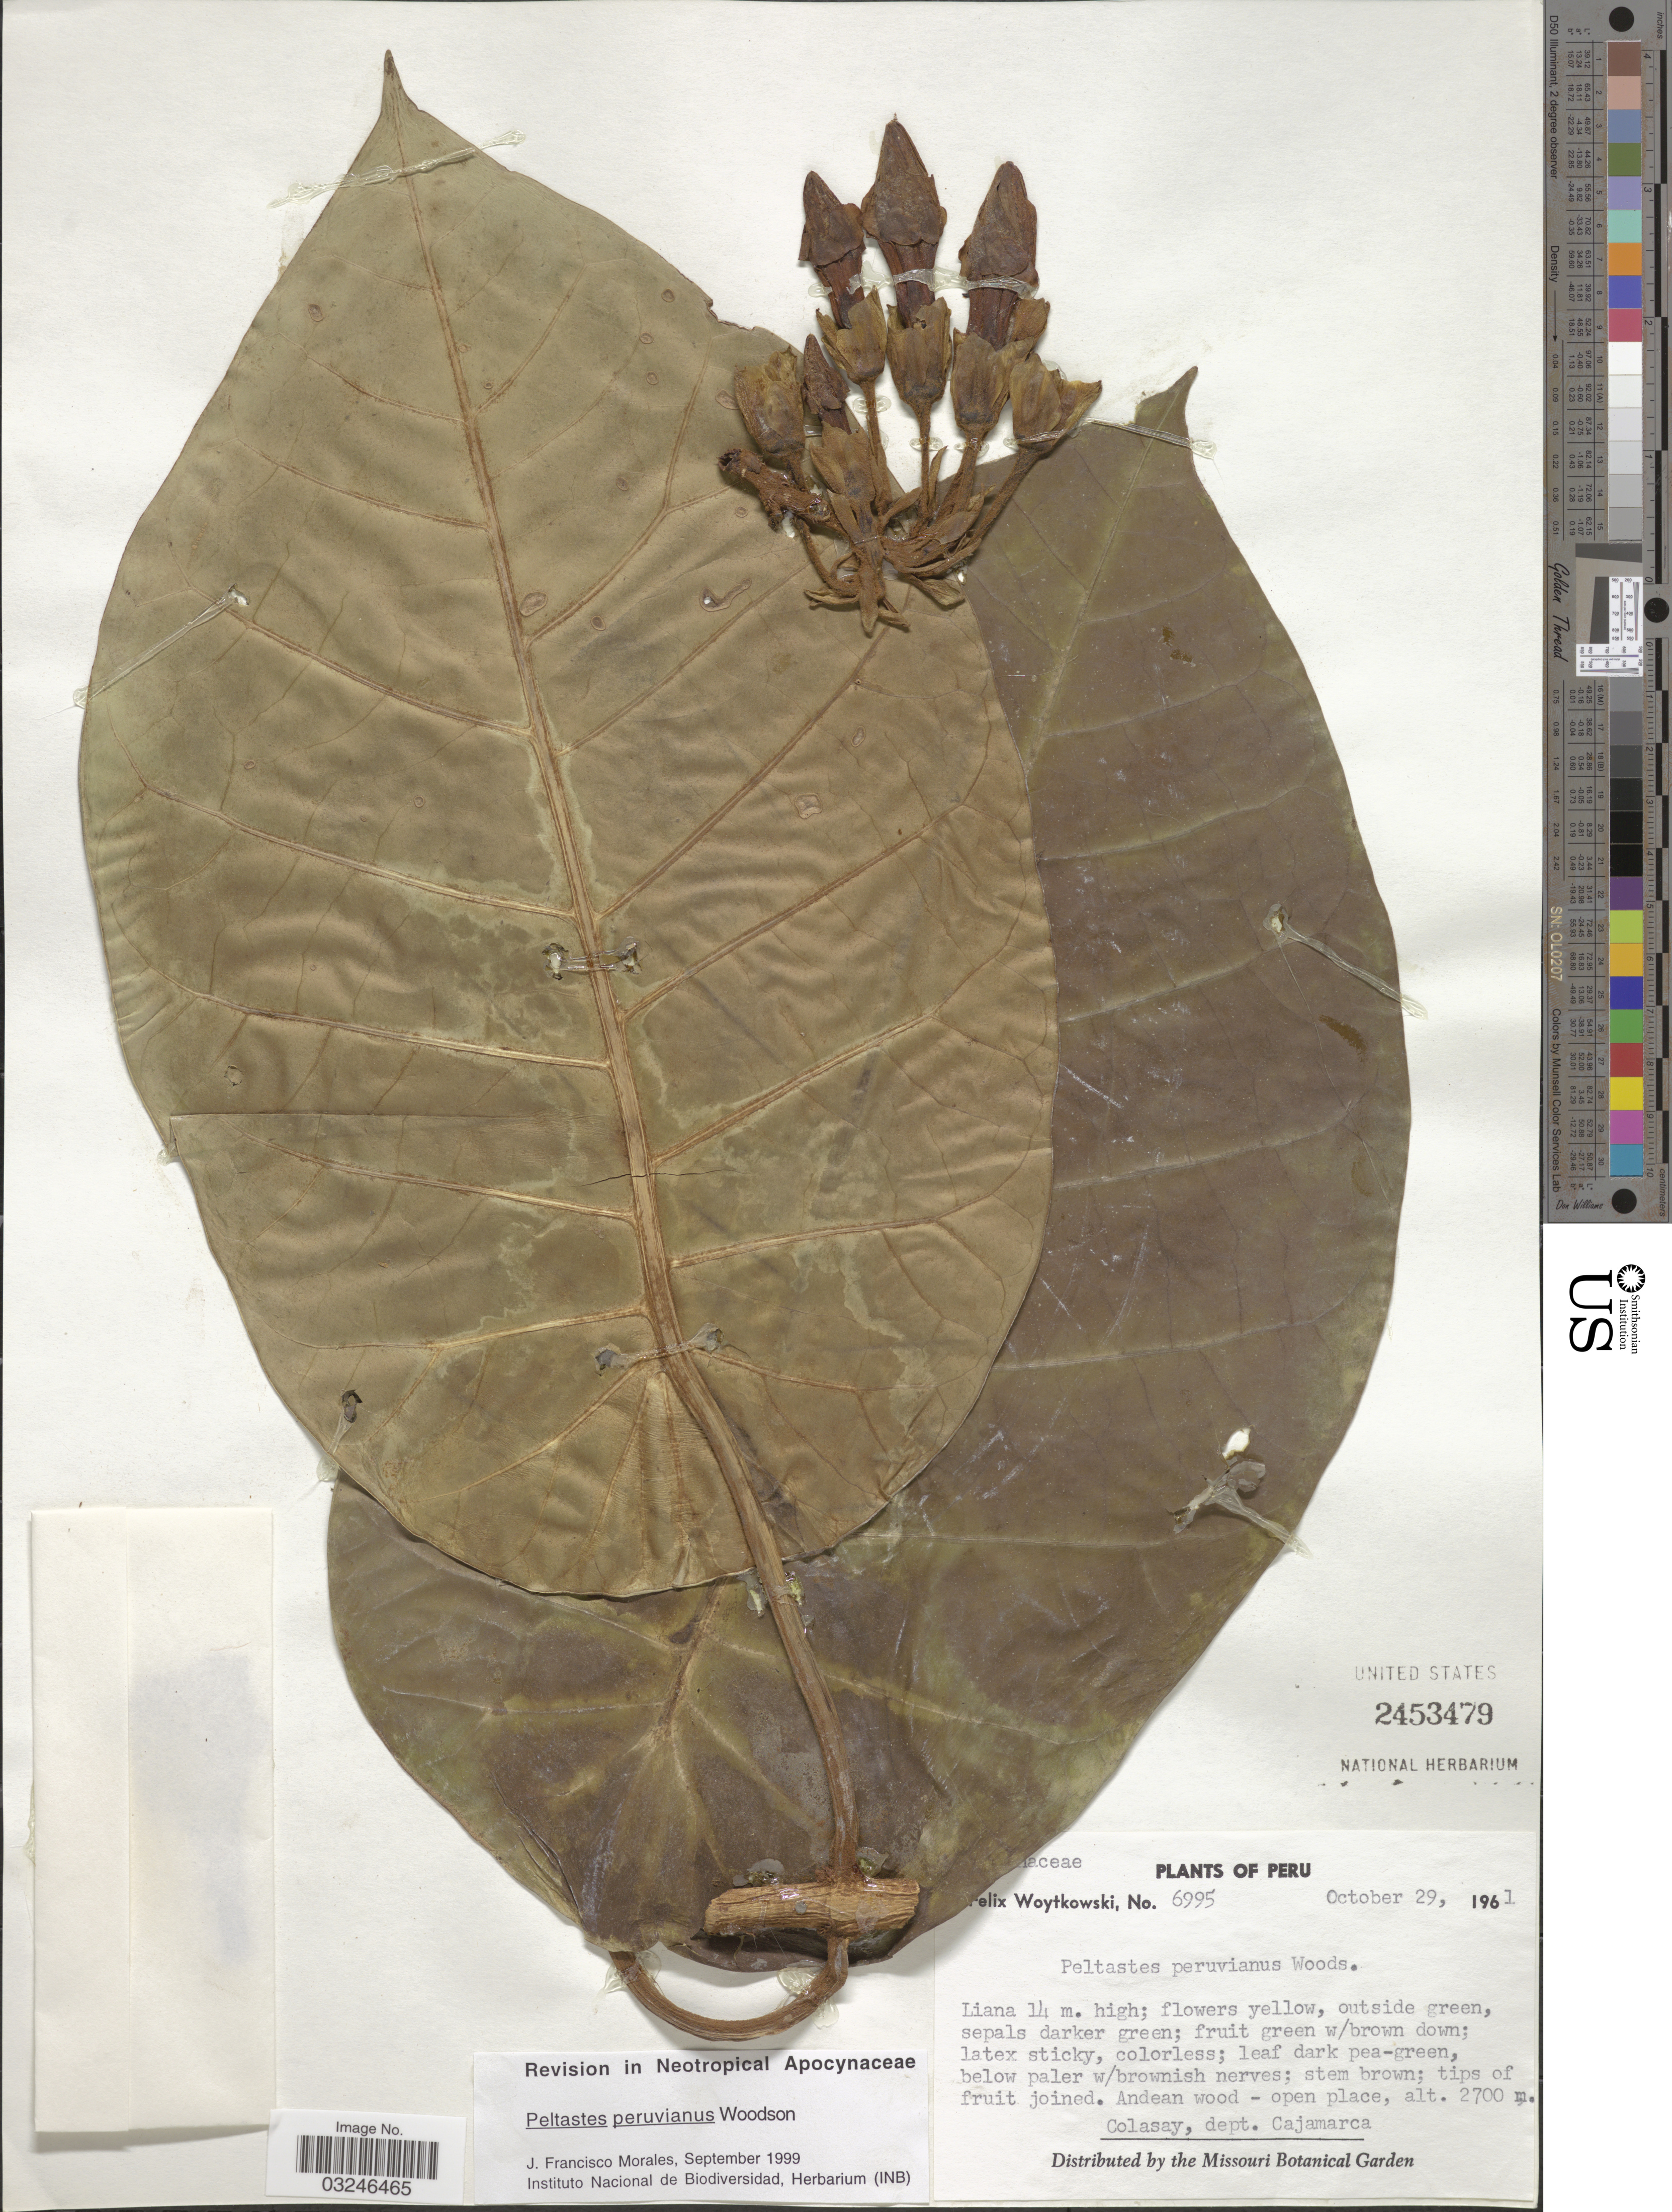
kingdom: Plantae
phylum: Tracheophyta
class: Magnoliopsida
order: Gentianales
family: Apocynaceae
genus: Peltastes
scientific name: Peltastes peruvianus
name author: Woodson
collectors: F. Woytkowski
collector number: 6995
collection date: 1961-10-29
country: Peru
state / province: Cajamarca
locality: Colasay, dept. Cajamarca.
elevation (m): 2700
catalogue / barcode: US 2453479